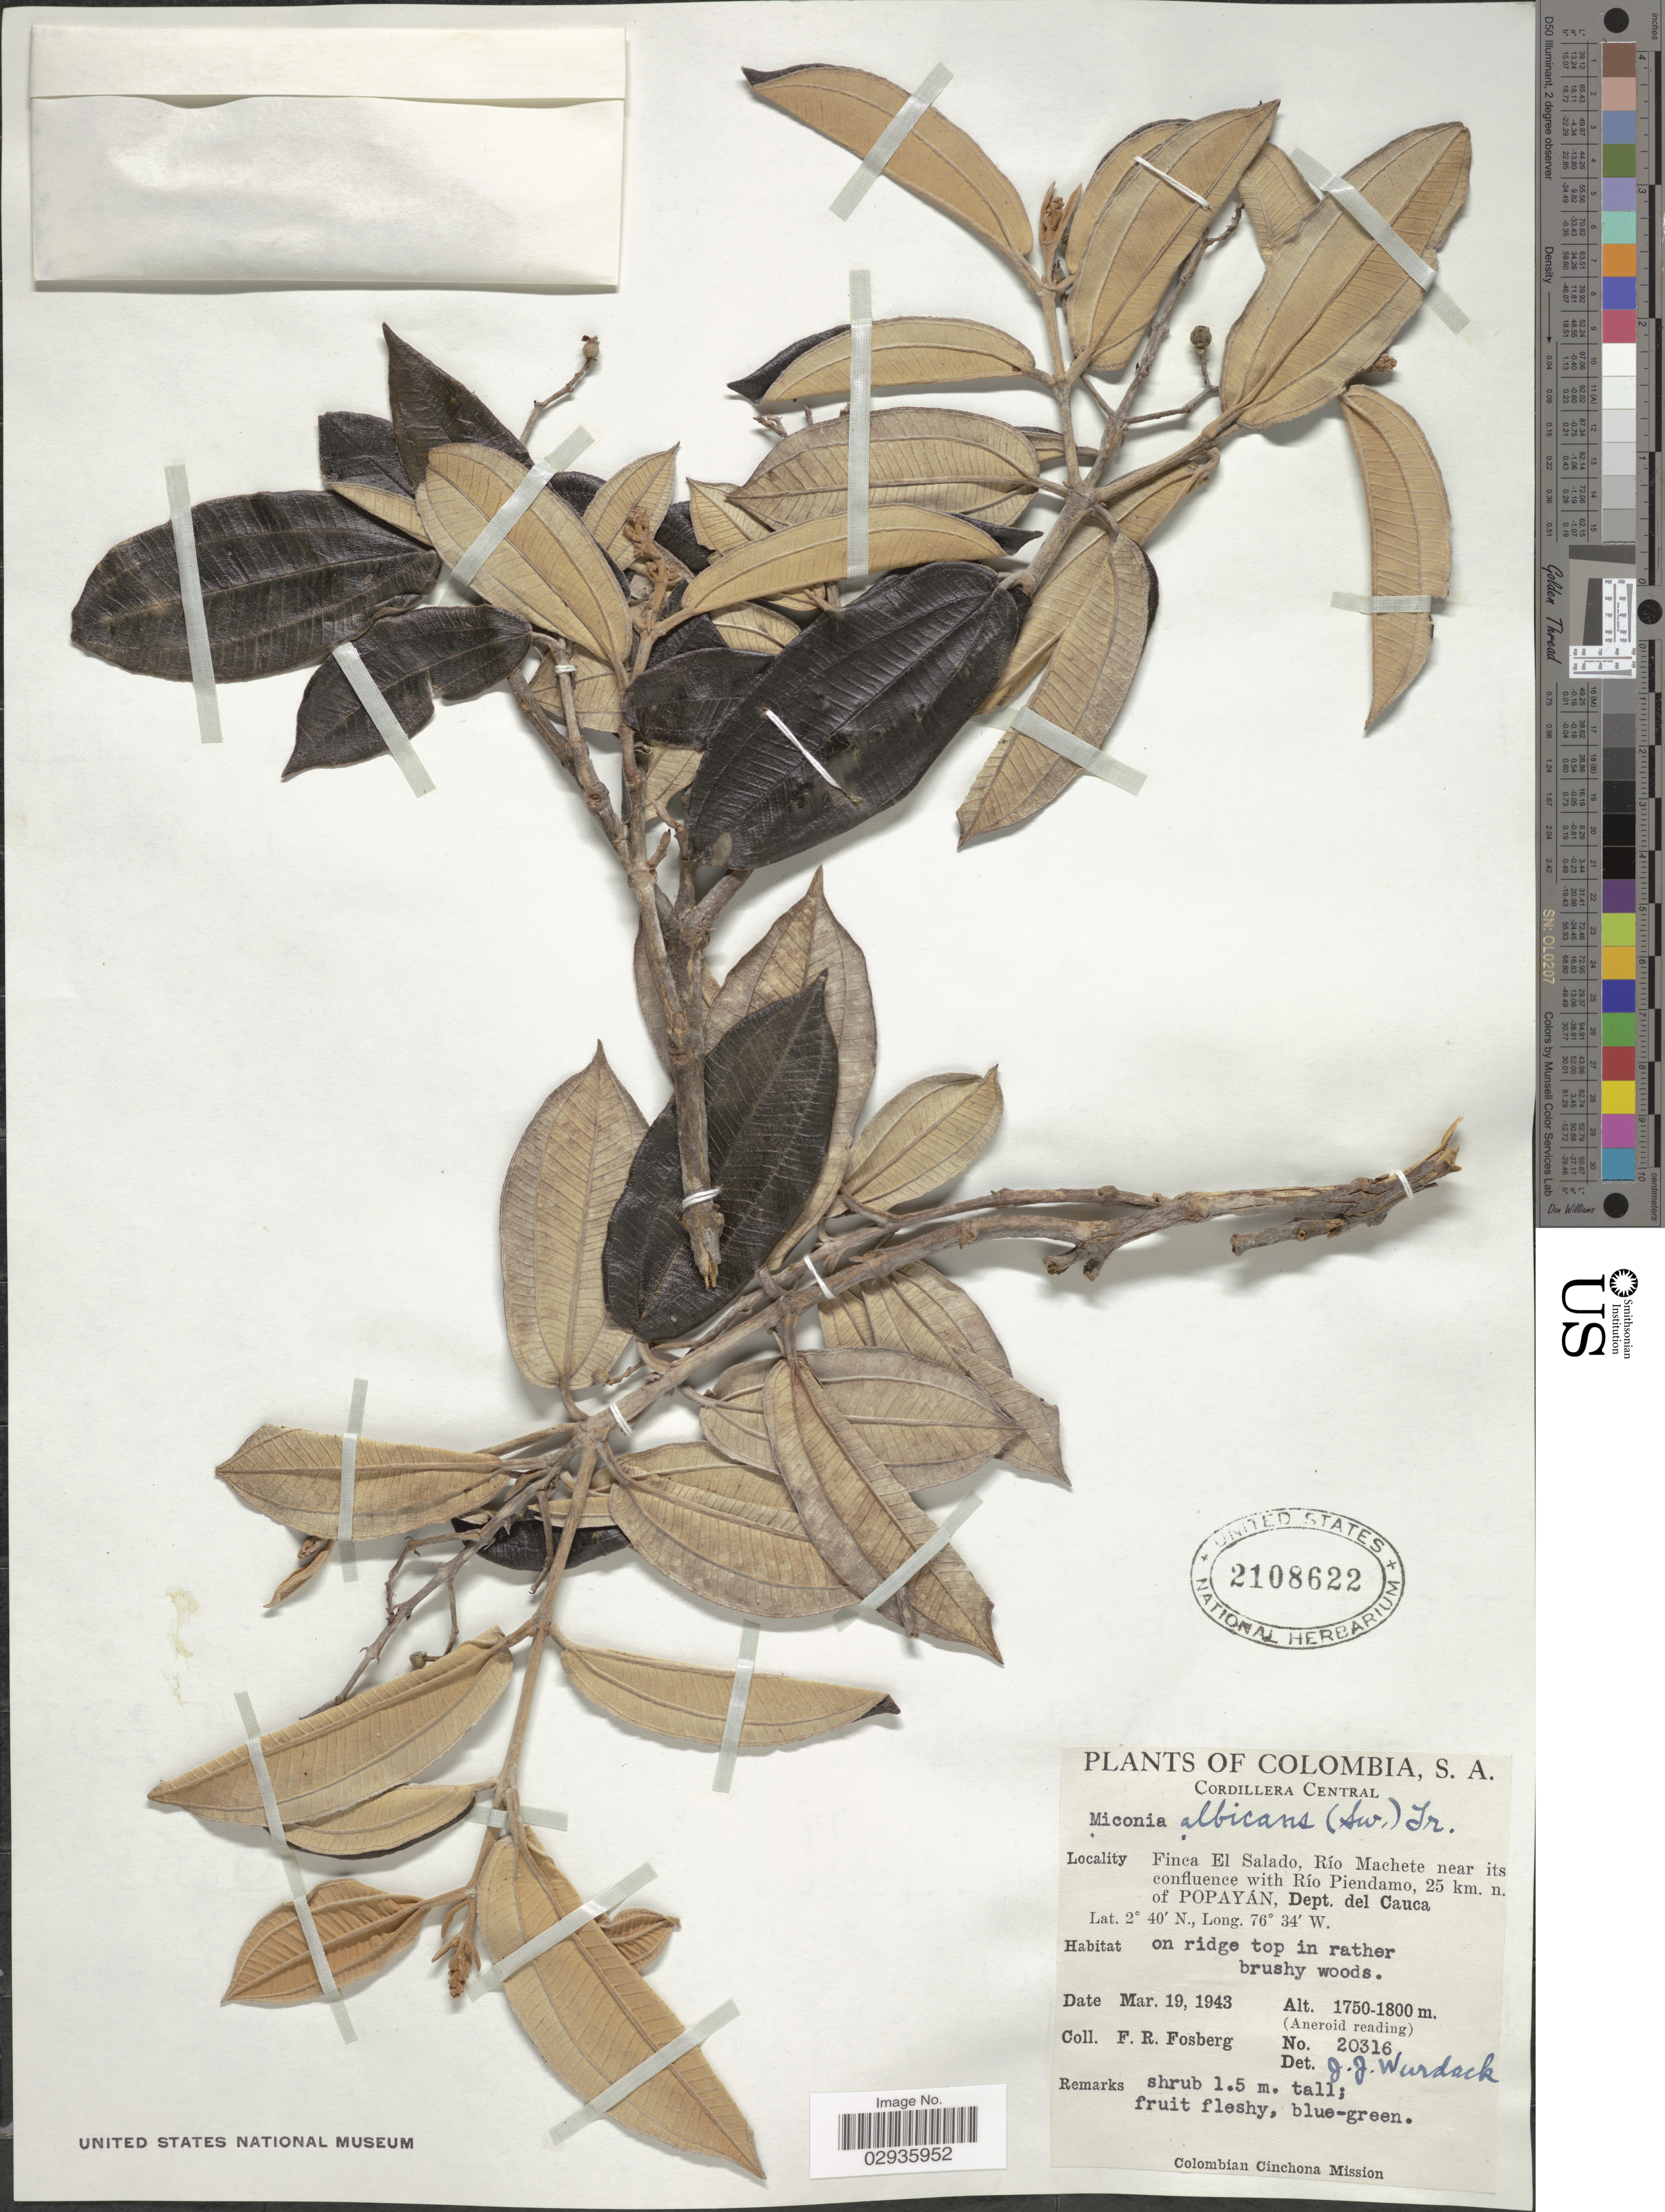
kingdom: Plantae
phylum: Tracheophyta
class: Magnoliopsida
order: Myrtales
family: Melastomataceae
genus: Miconia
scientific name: Miconia albicans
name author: (Sw.) Steud.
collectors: F. R. Fosberg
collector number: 20316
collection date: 1943-03-19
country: Colombia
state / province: Cauca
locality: Cordillera Central, Finca El Salado, Río Machete near its confluence with Río Piendamo, 25 km. n. of Popayán, Dept. del Cauca.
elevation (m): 1750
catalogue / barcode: US 2108622